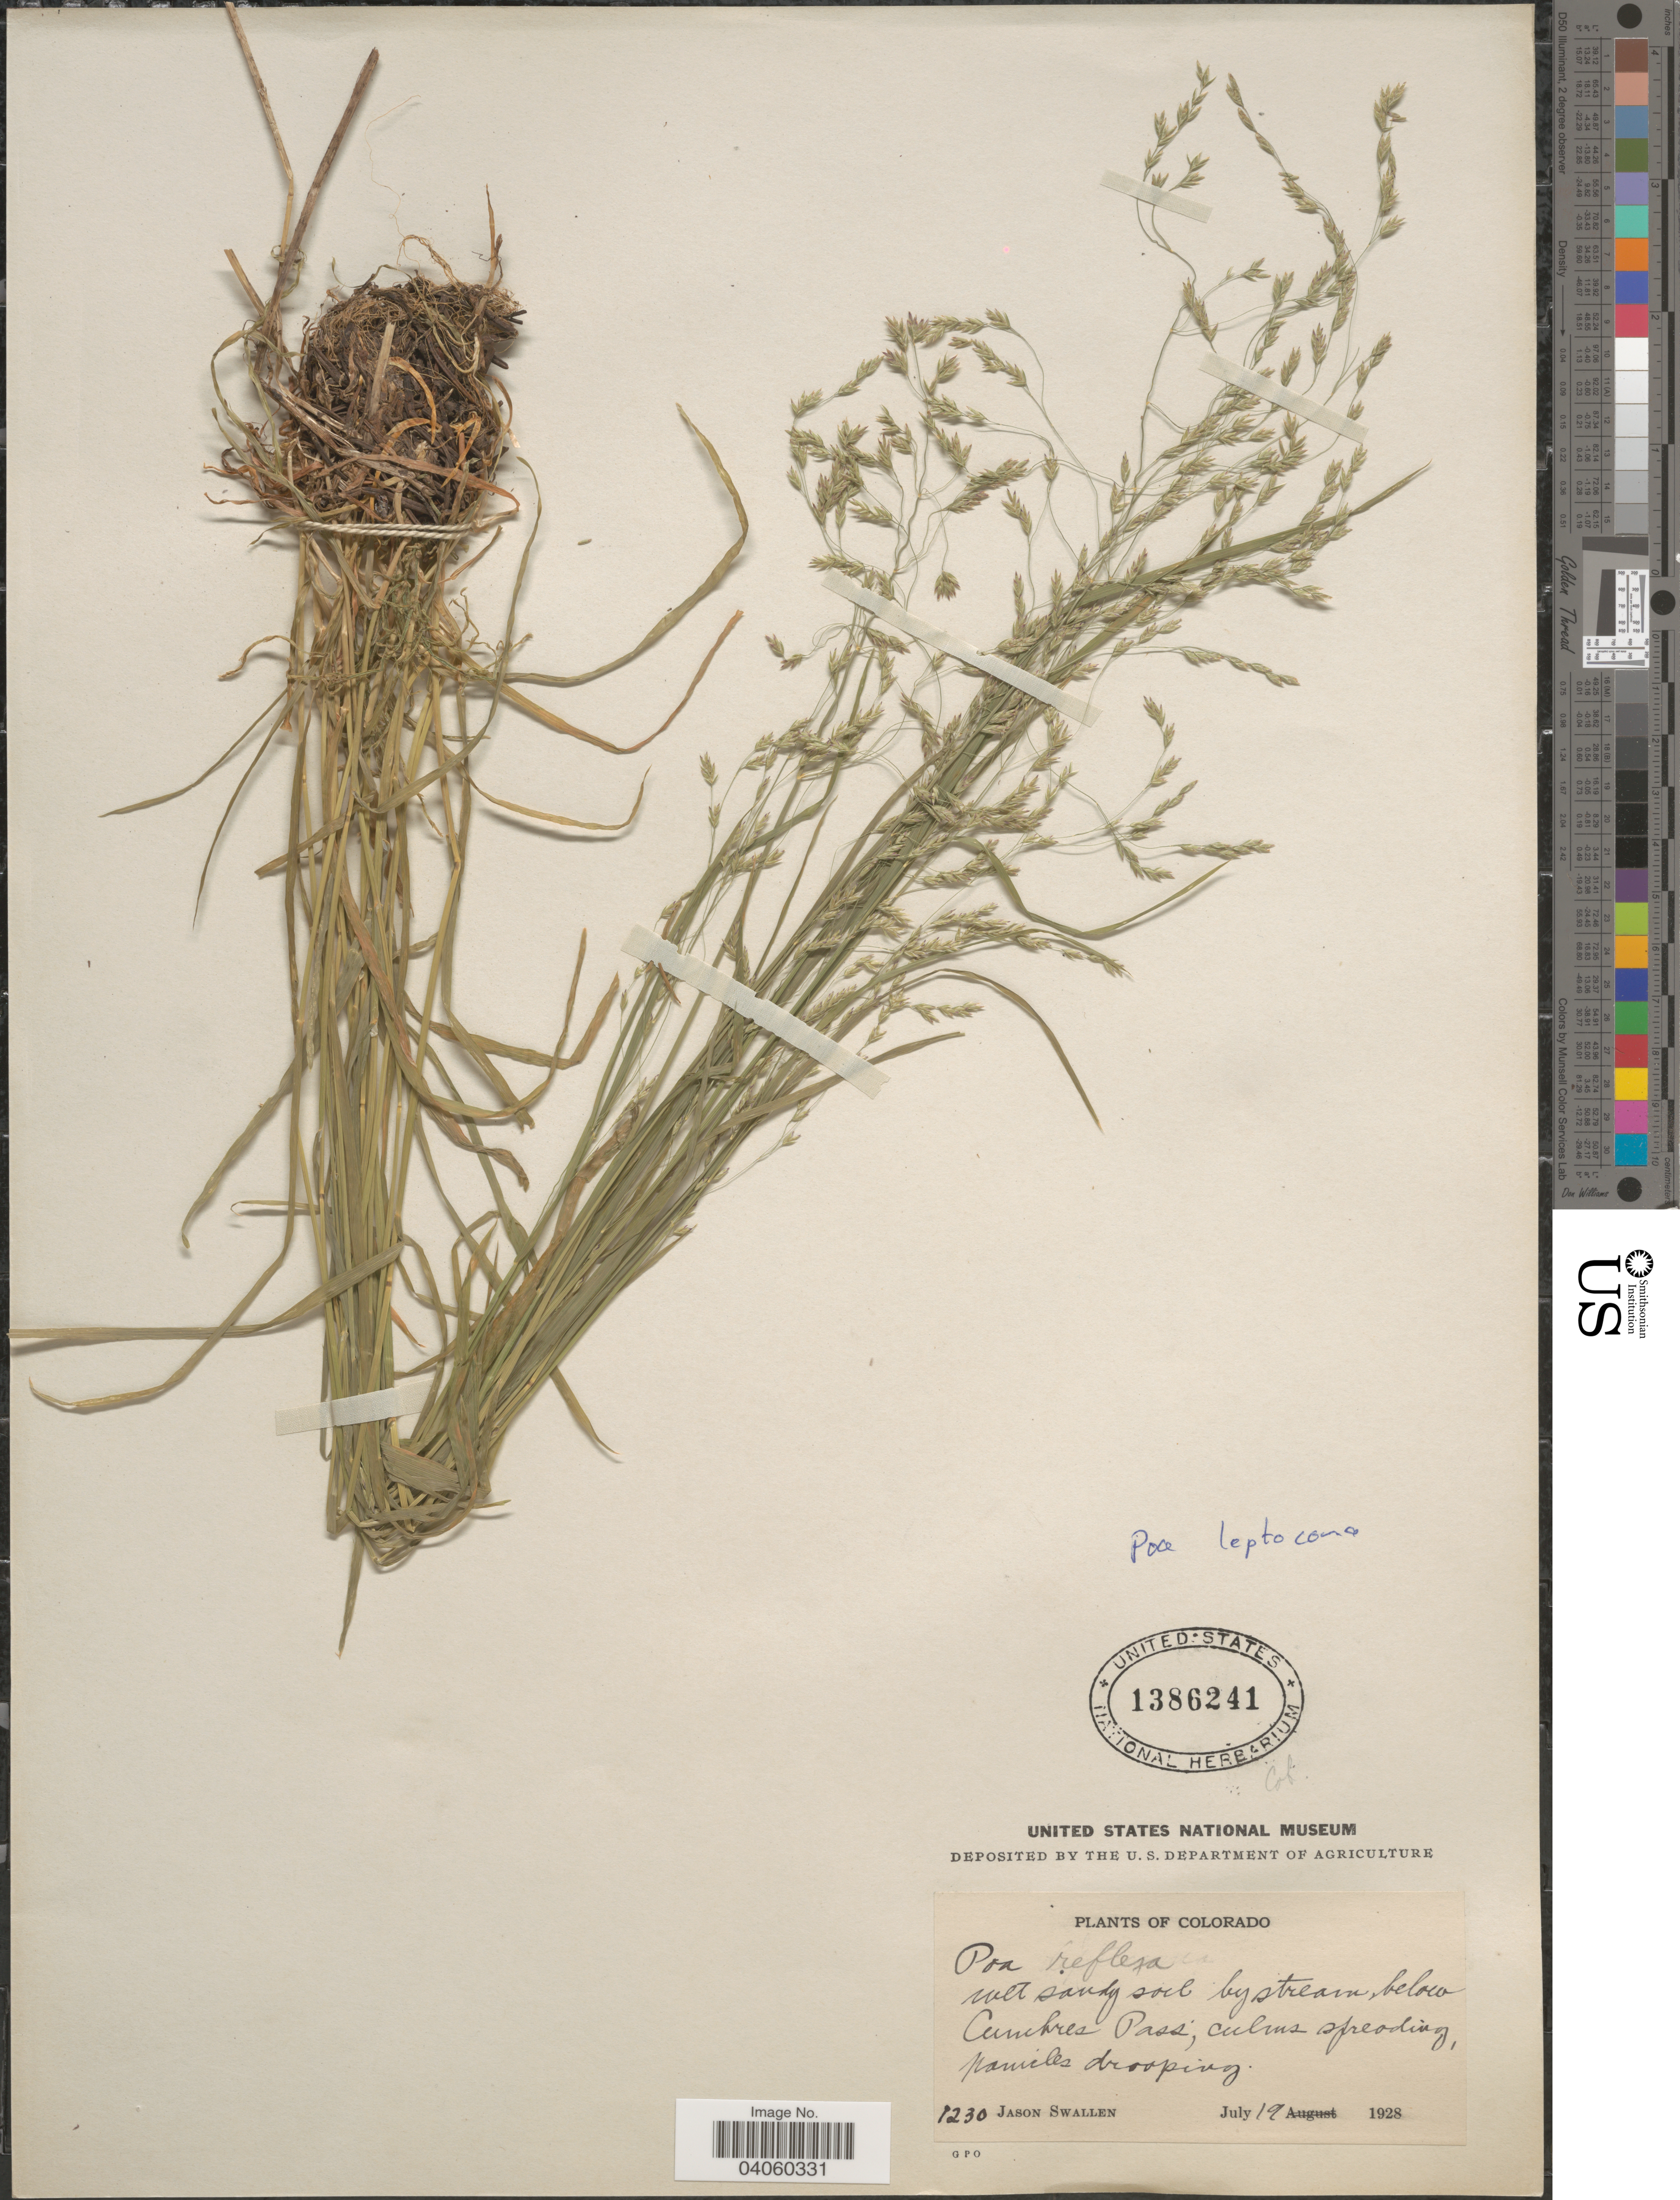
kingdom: Plantae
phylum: Tracheophyta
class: Liliopsida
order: Poales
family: Poaceae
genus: Poa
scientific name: Poa leptocoma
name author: Trin.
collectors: J. R. Swallen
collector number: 1230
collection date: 1928-07-19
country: United States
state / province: Colorado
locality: By stream, below Cumbres Pass.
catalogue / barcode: US 1386241